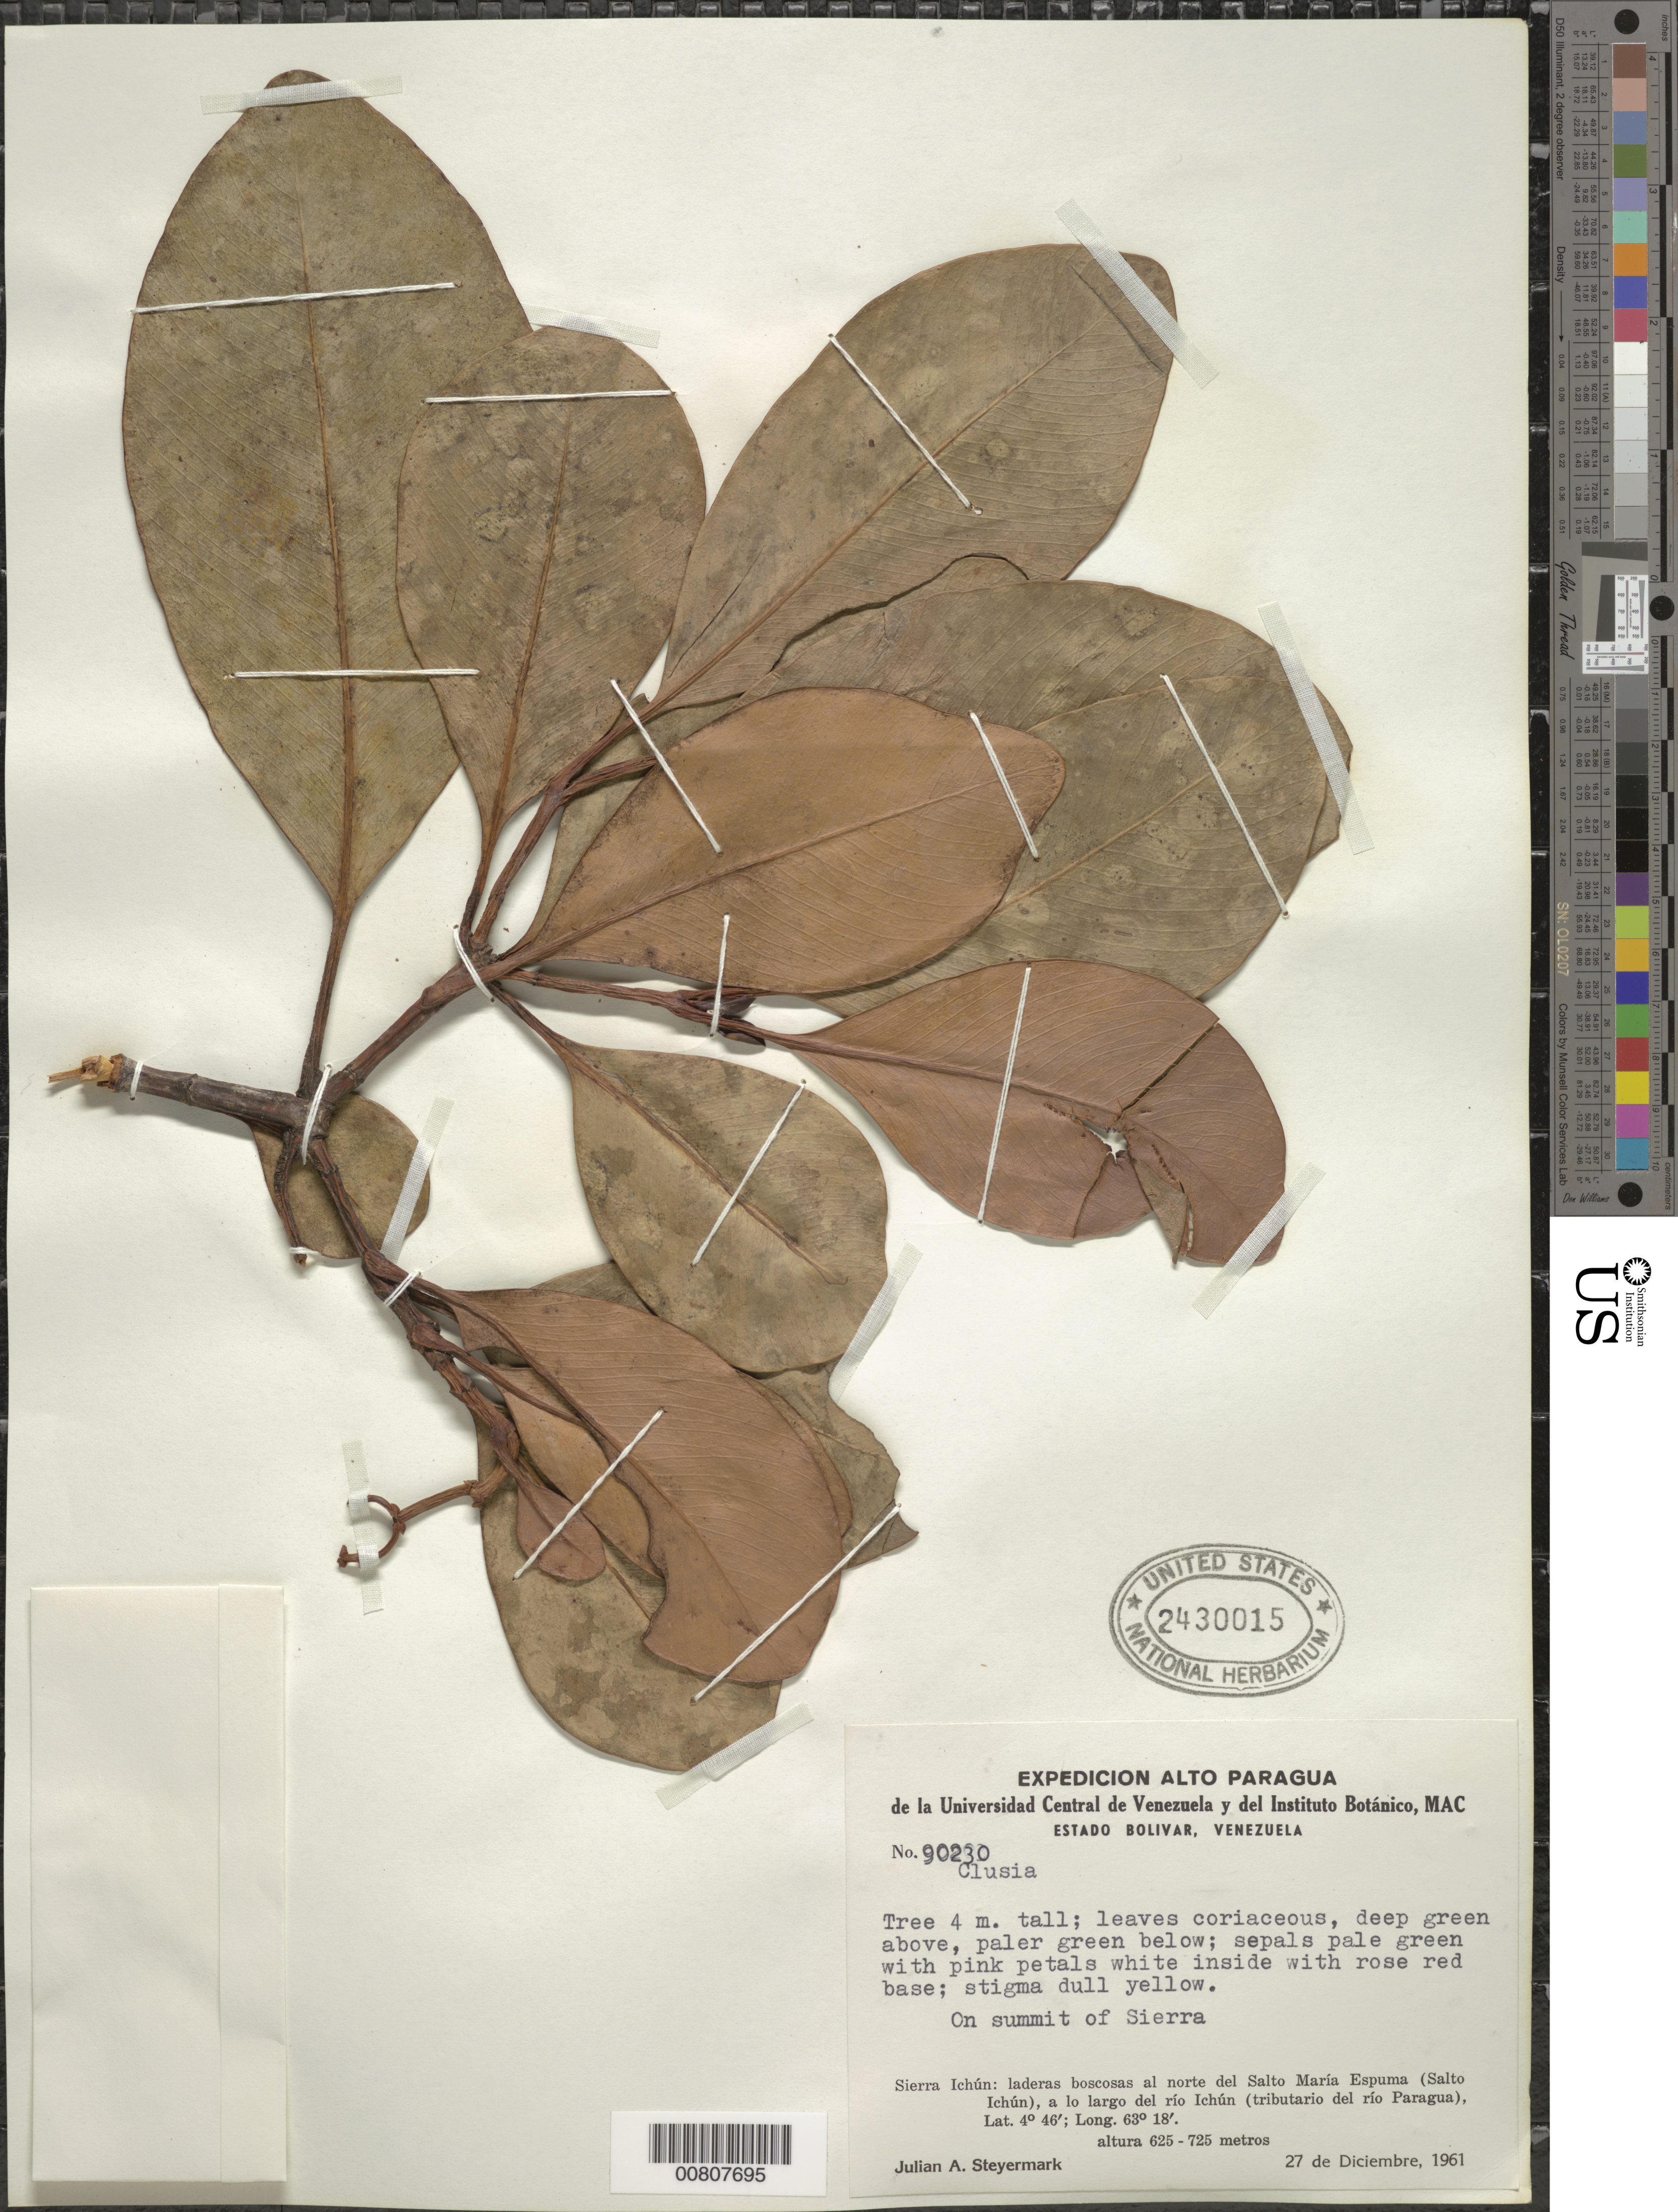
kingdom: Plantae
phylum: Tracheophyta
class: Magnoliopsida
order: Malpighiales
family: Clusiaceae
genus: Clusia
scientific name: Clusia sp.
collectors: J. Steyermark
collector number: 90230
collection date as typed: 27-Dec-61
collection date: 1961-12-27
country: Venezuela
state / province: Bolívar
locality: Sierra Ichún, N del Salto María Espuma (Salto Ichún) del Río Ichún (tributary of río Paragua)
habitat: Summit of sierra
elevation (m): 625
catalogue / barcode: US 2430015